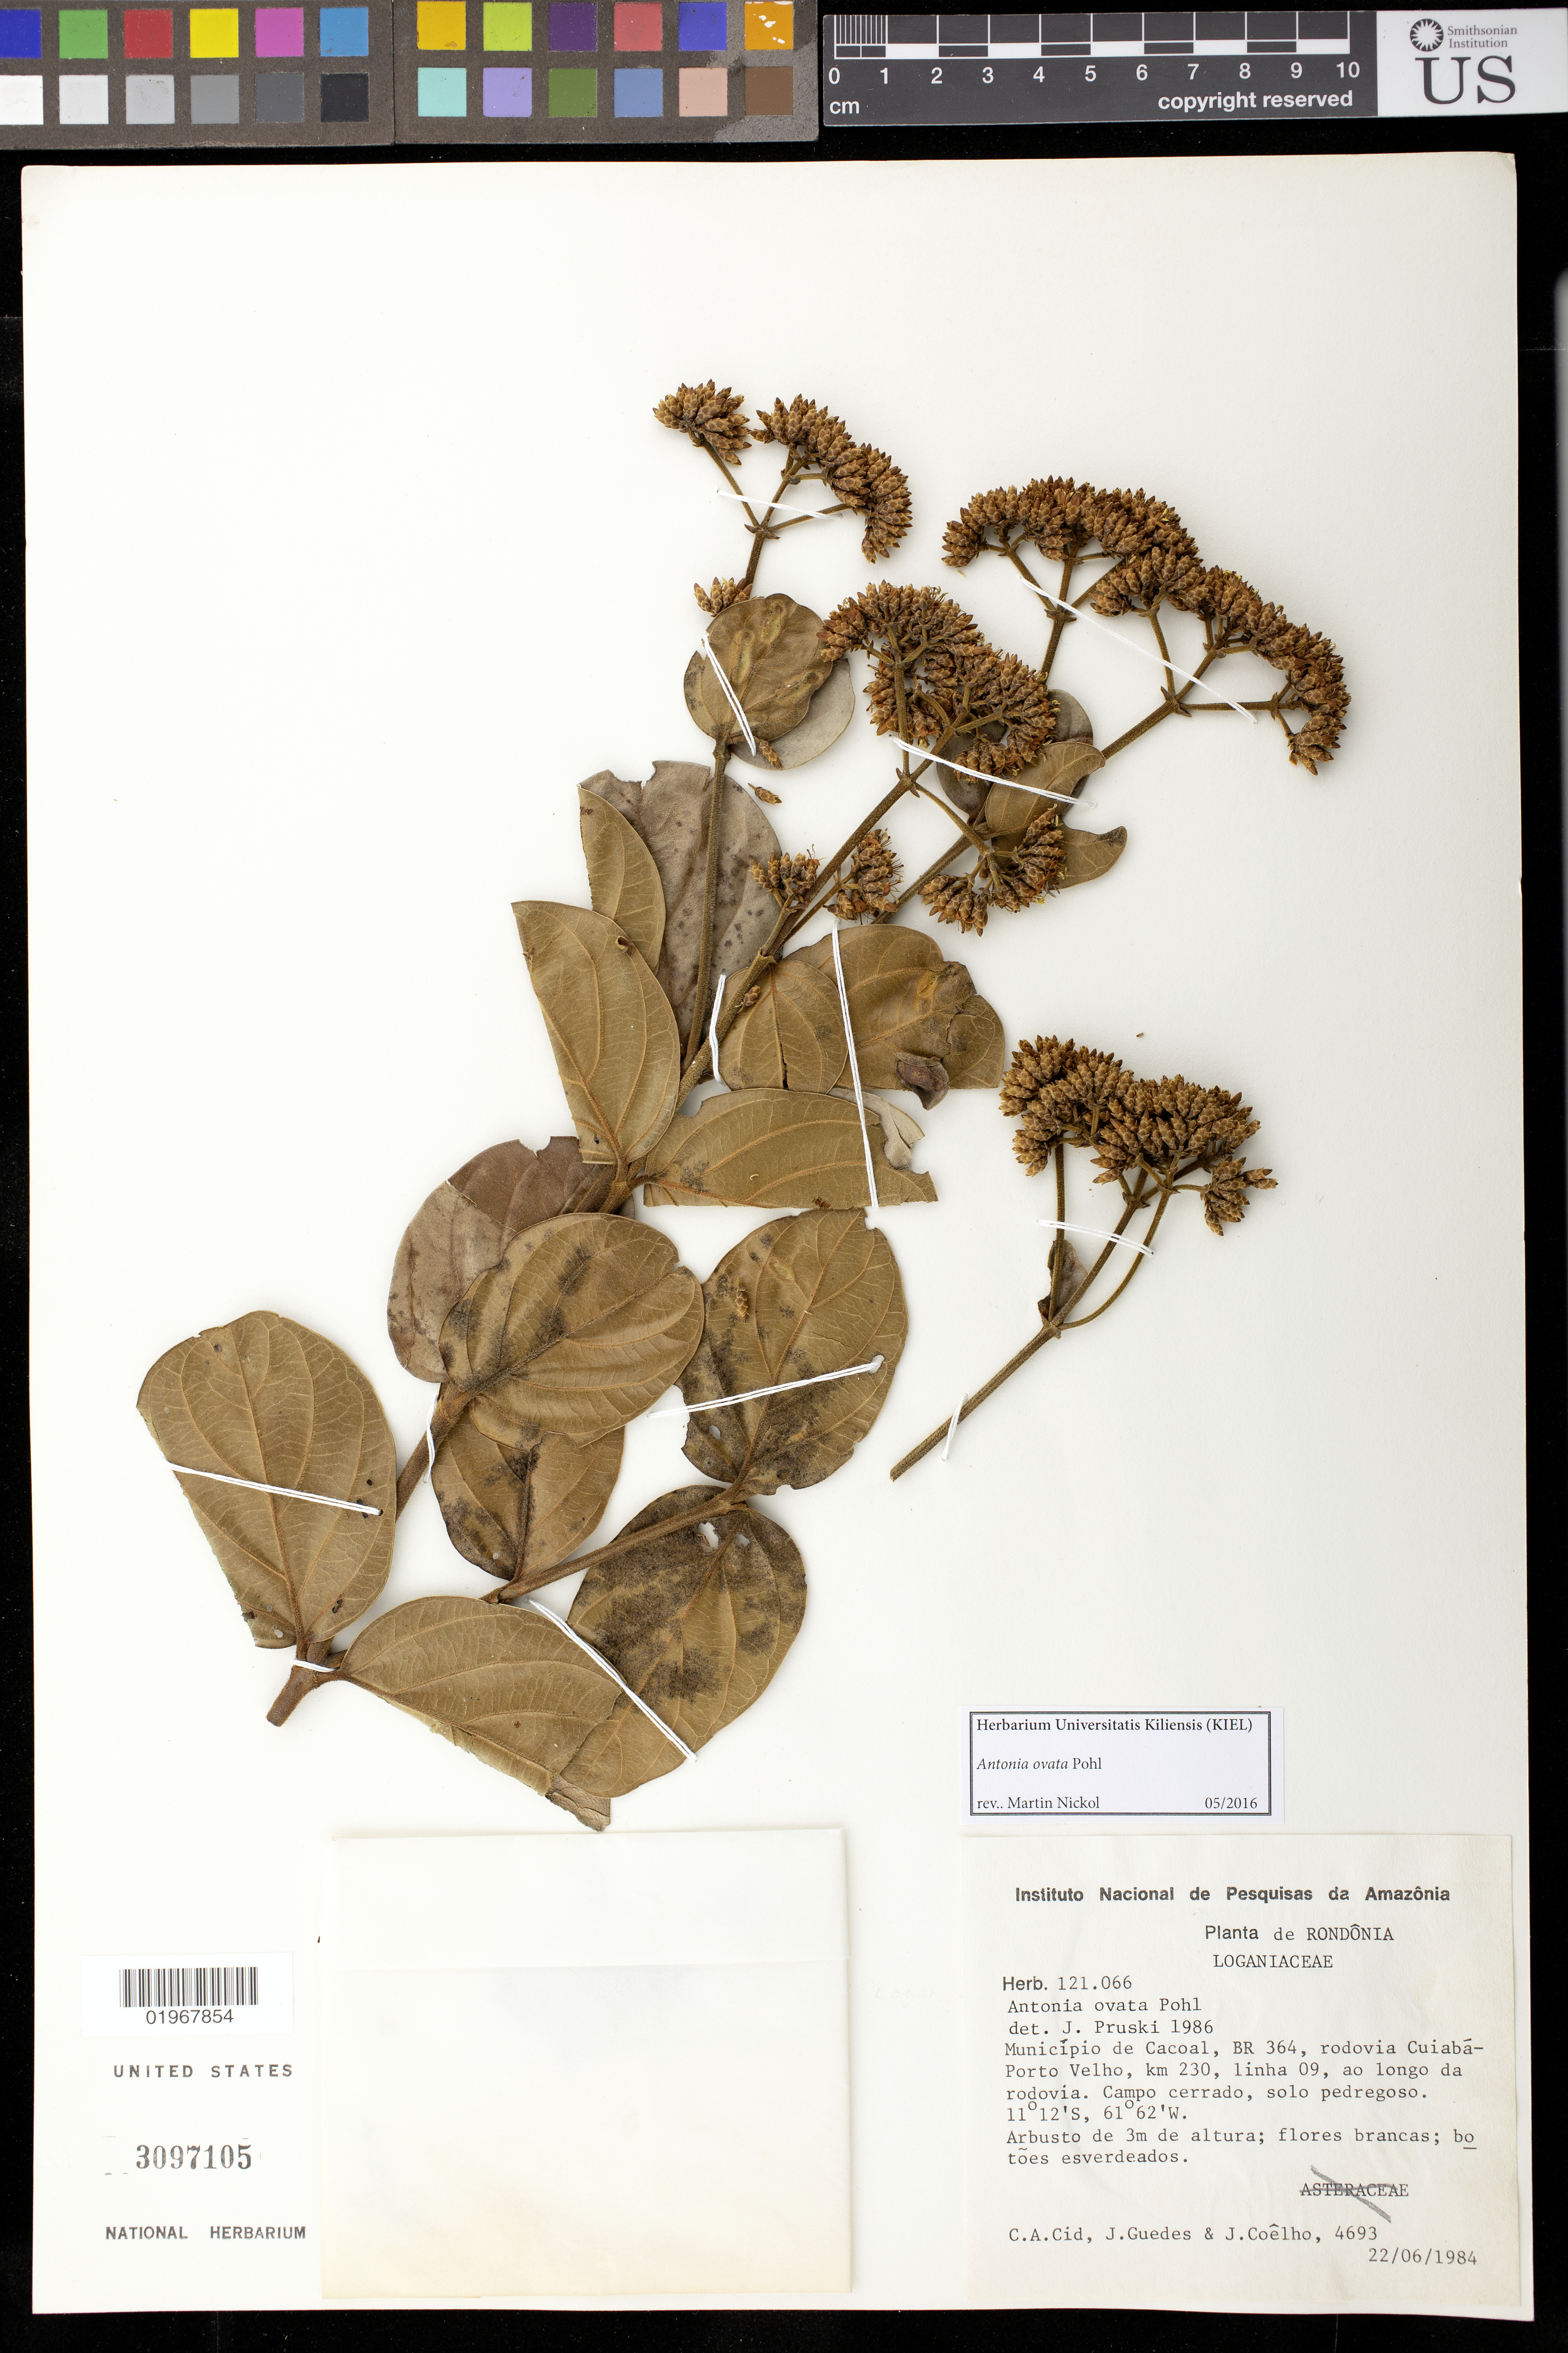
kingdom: Plantae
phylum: Tracheophyta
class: Magnoliopsida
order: Gentianales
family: Loganiaceae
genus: Antonia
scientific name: Antonia ovata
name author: Pohl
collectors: C. A. Cid Ferreira, J. Guedes & J. Coêlho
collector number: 4693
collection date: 1984-06-22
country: Brazil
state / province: Rondônia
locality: Município de Cacoal, BR 364, rodovia Cuiabá-Porto Velho, km 230, linha 09, ao longo da rodovia.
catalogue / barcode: US 3097105